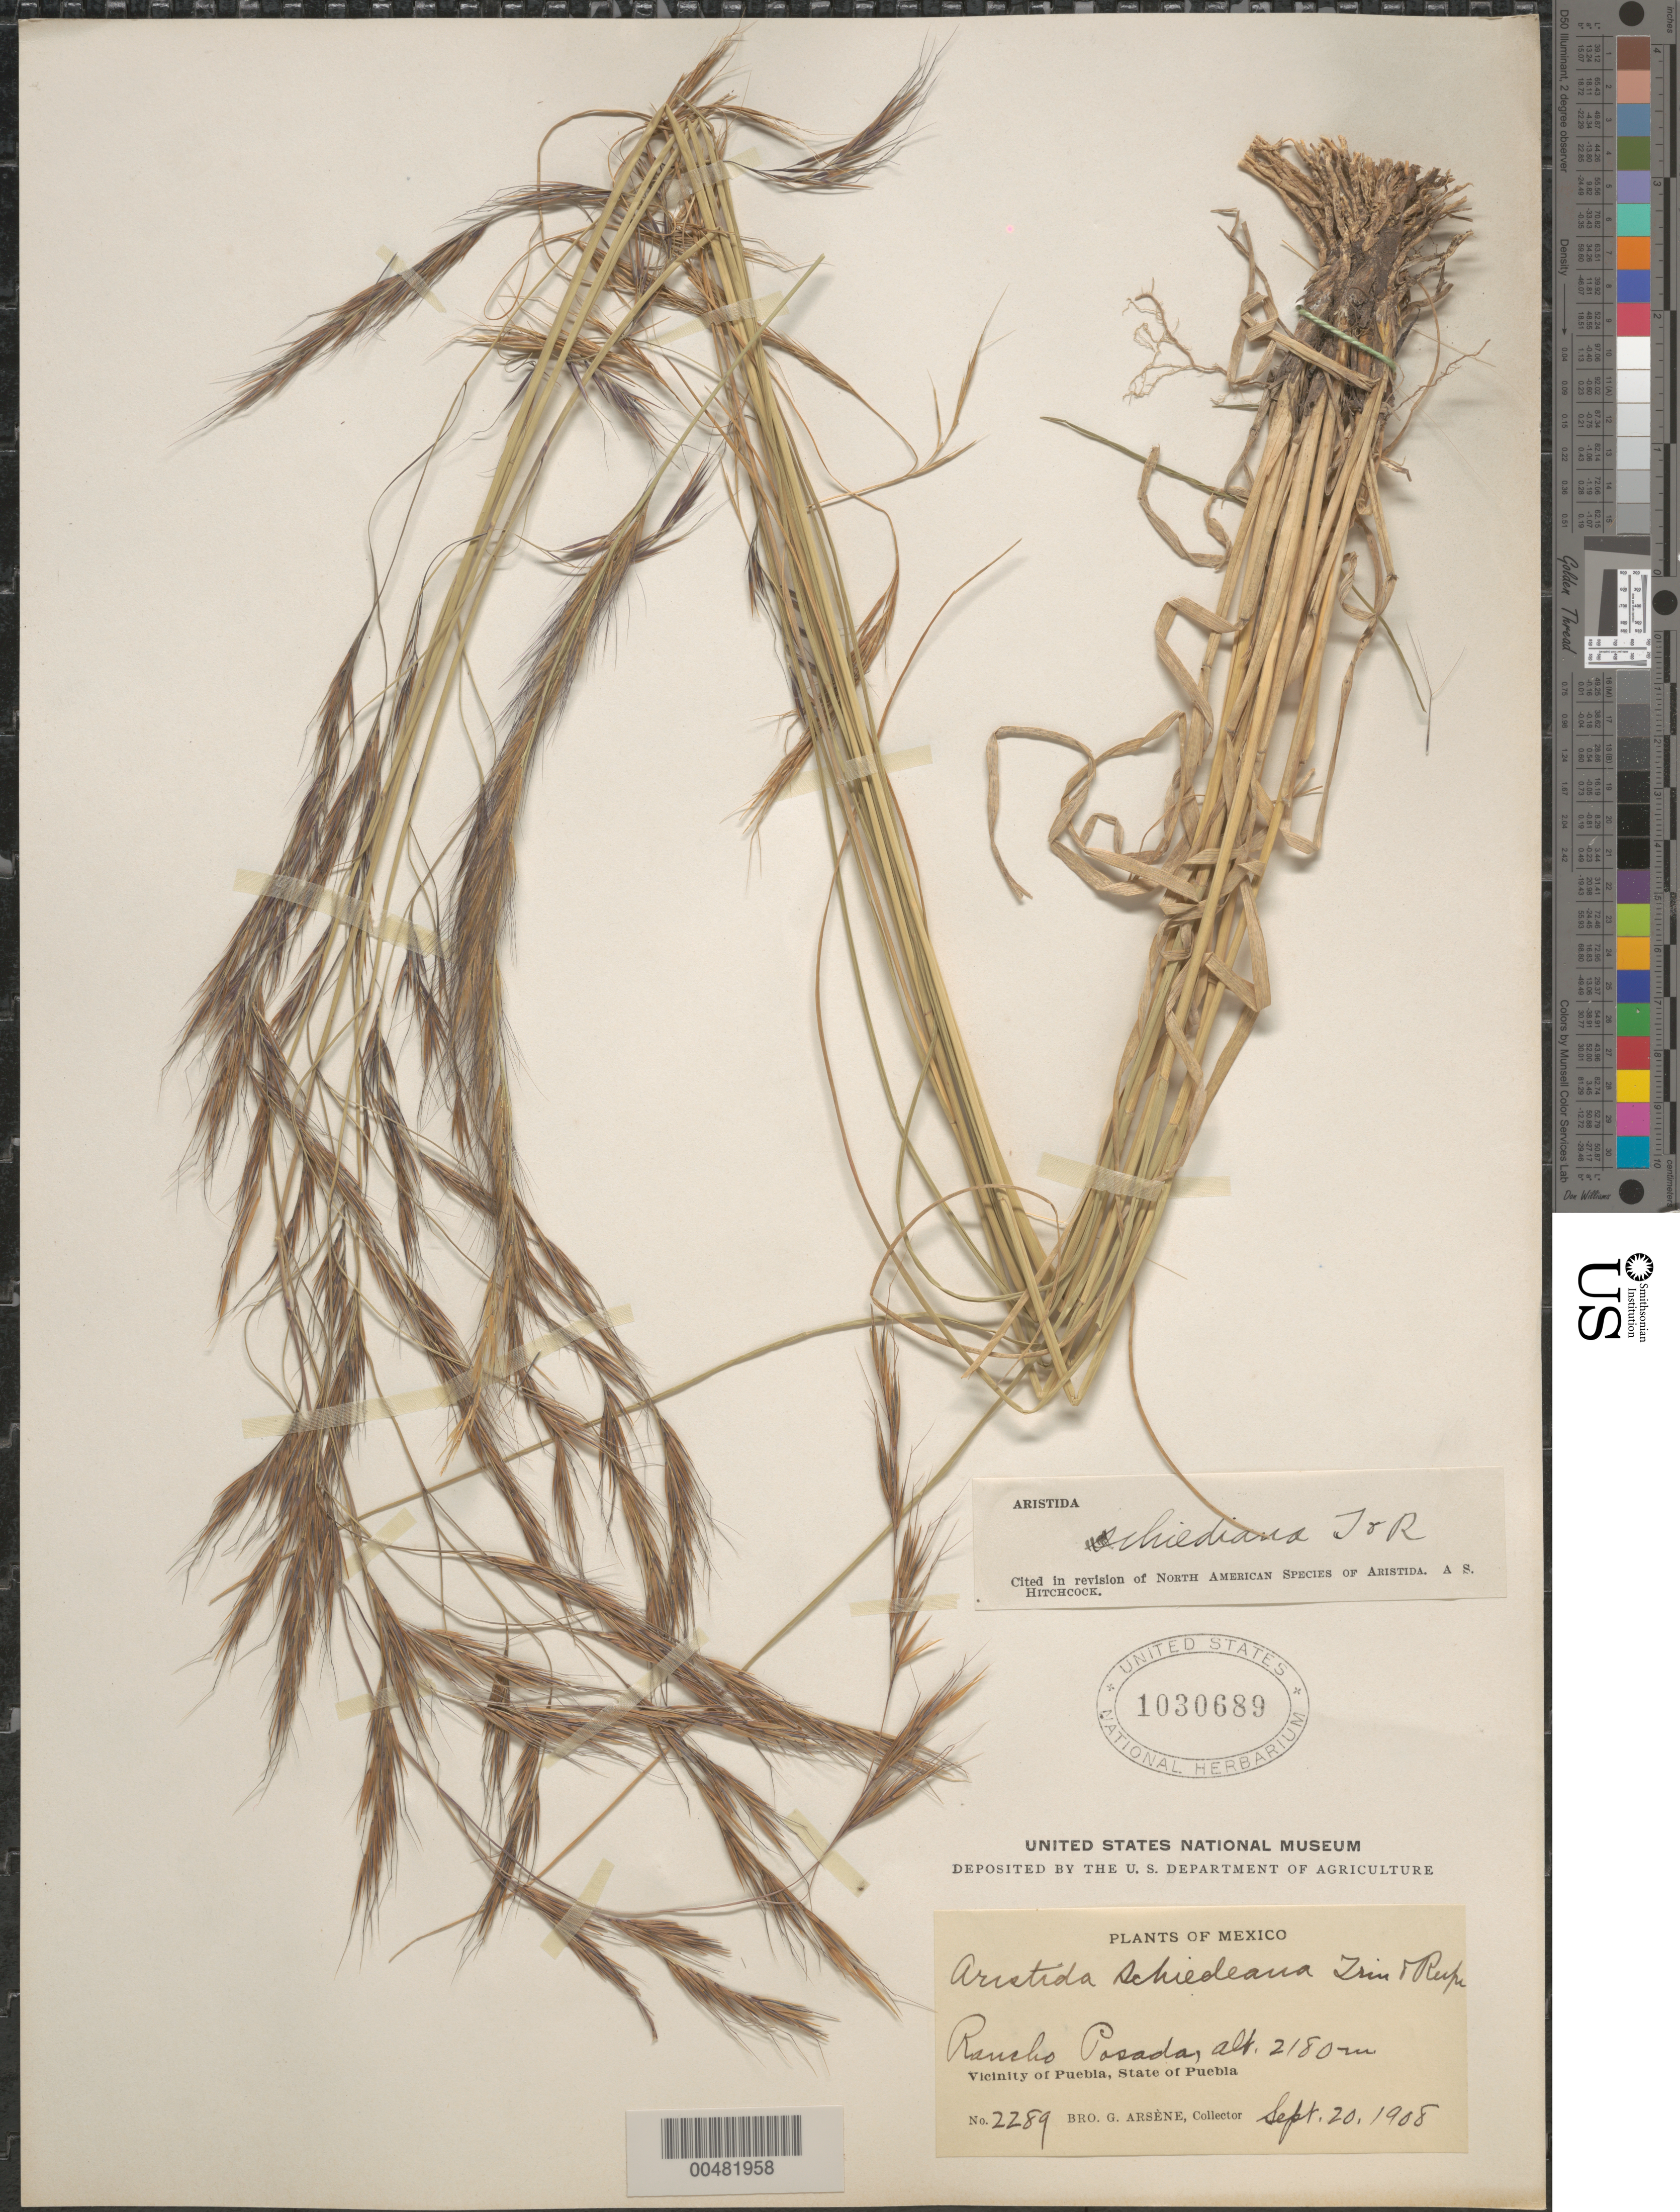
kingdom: Plantae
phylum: Tracheophyta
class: Liliopsida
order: Poales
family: Poaceae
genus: Aristida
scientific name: Aristida schiedeana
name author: Trin. & Rupr.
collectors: Bro. G. Arsène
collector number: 2289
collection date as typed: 20 Sep 1908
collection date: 1908-09-20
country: Mexico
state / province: Puebla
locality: Vicinity of Puebla, Rancho Posada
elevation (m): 2180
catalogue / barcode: US 1030689